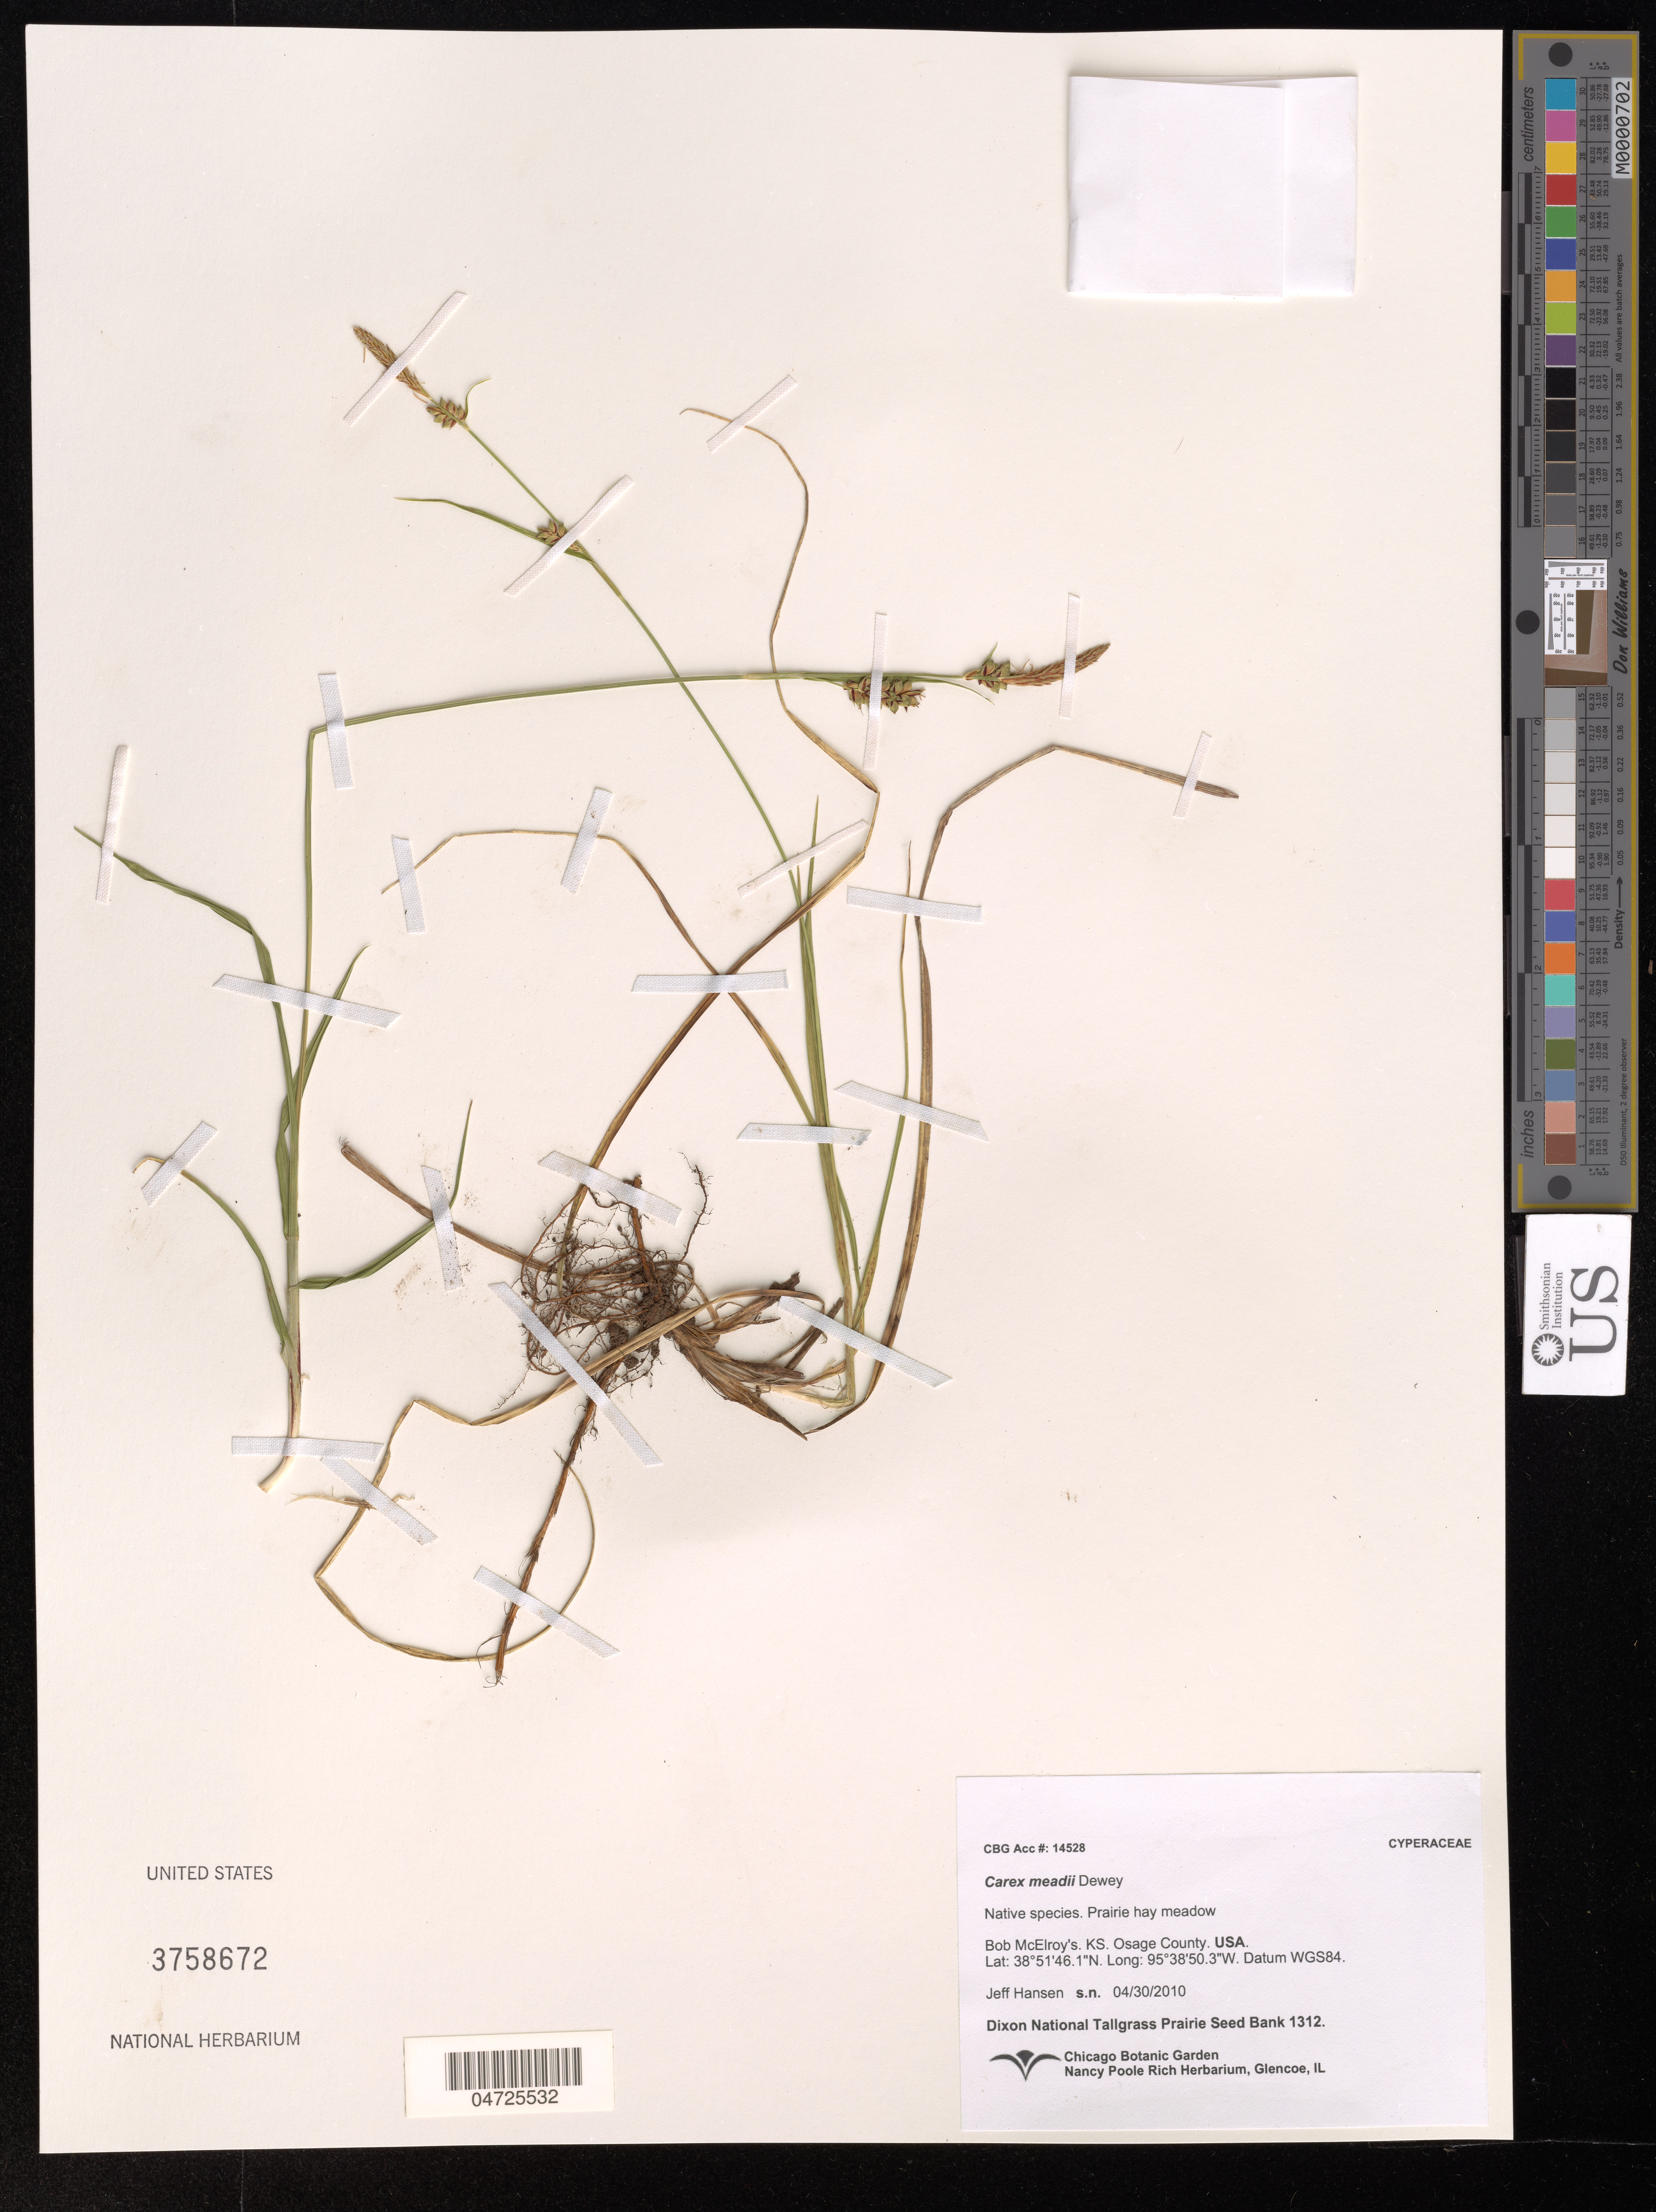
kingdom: Plantae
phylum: Tracheophyta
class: Liliopsida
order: Poales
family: Cyperaceae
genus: Carex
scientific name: Carex meadii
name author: Dewey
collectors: J. Hansen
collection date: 2010-04-30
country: United States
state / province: Kansas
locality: Bob McElroy's. Osage County. Datum WGS84.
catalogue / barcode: US 3758672